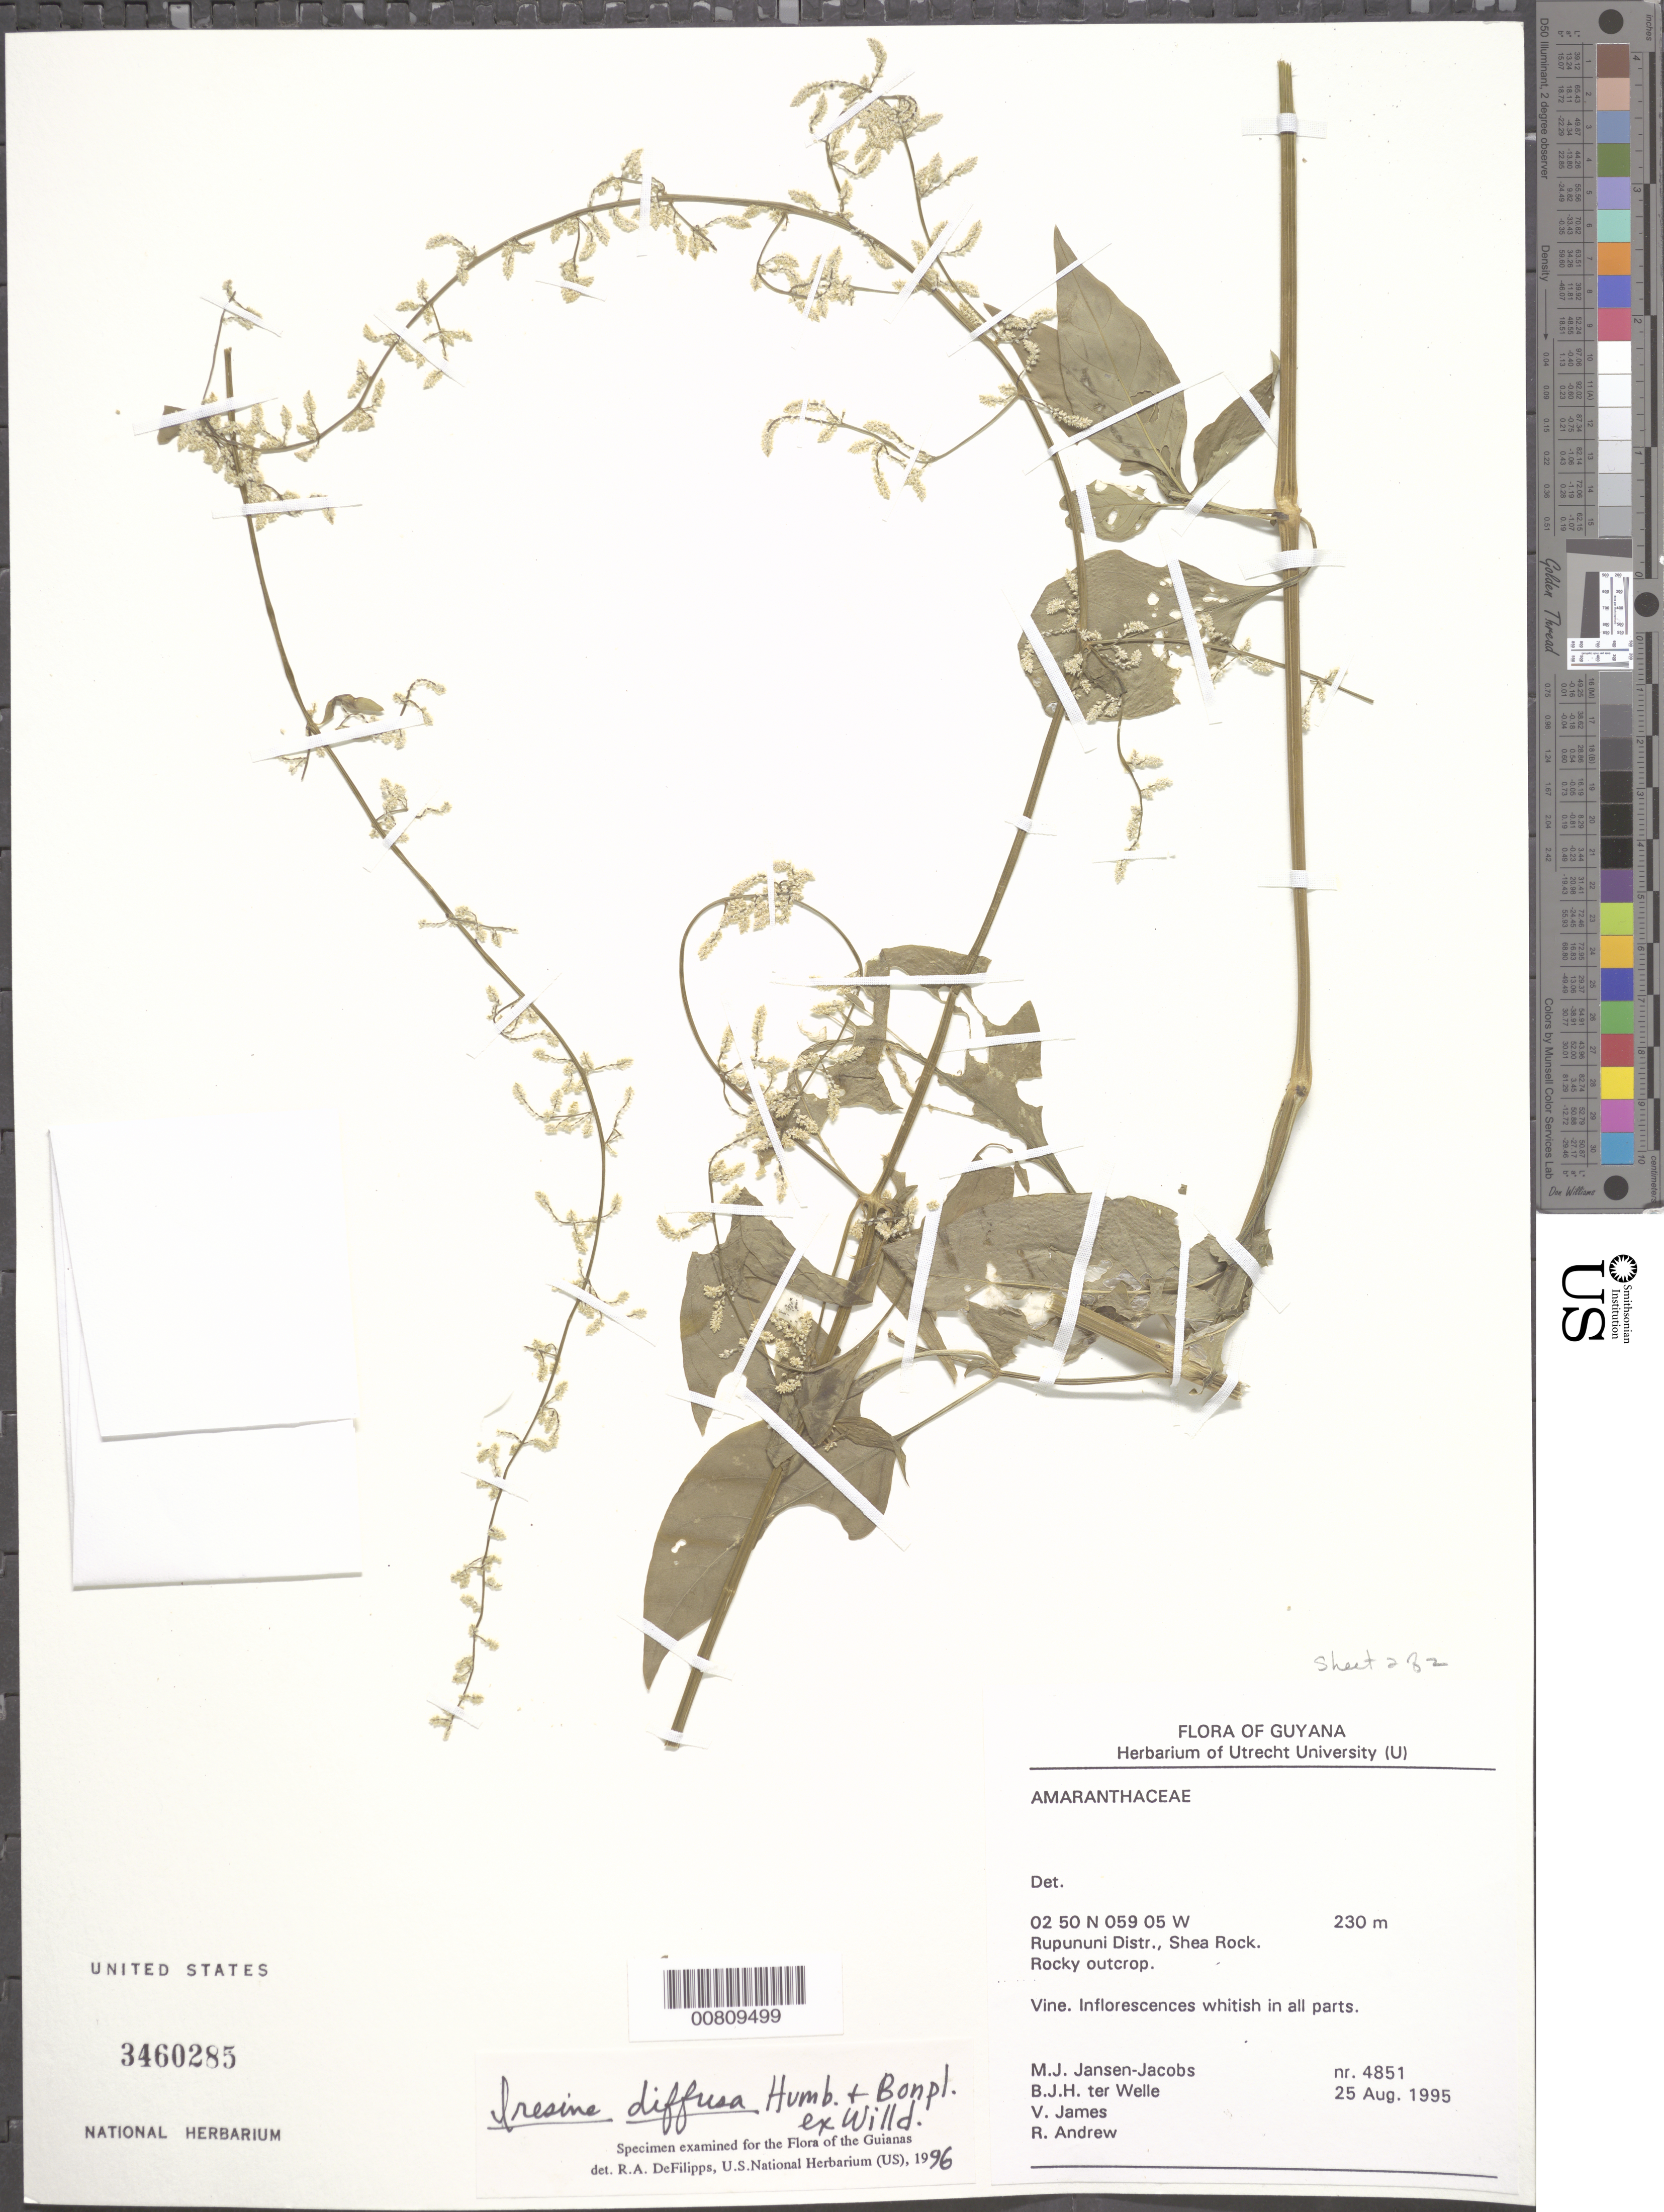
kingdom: Plantae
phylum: Tracheophyta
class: Magnoliopsida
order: Caryophyllales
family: Amaranthaceae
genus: Iresine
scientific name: Iresine celosia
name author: L.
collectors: M. J. Jansen-Jacobs, B. Welle, V. James & R. Andrew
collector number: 4851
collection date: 1995-08-25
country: Guyana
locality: Rupununi Distr., Shea Rock.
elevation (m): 230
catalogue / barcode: US 3460285